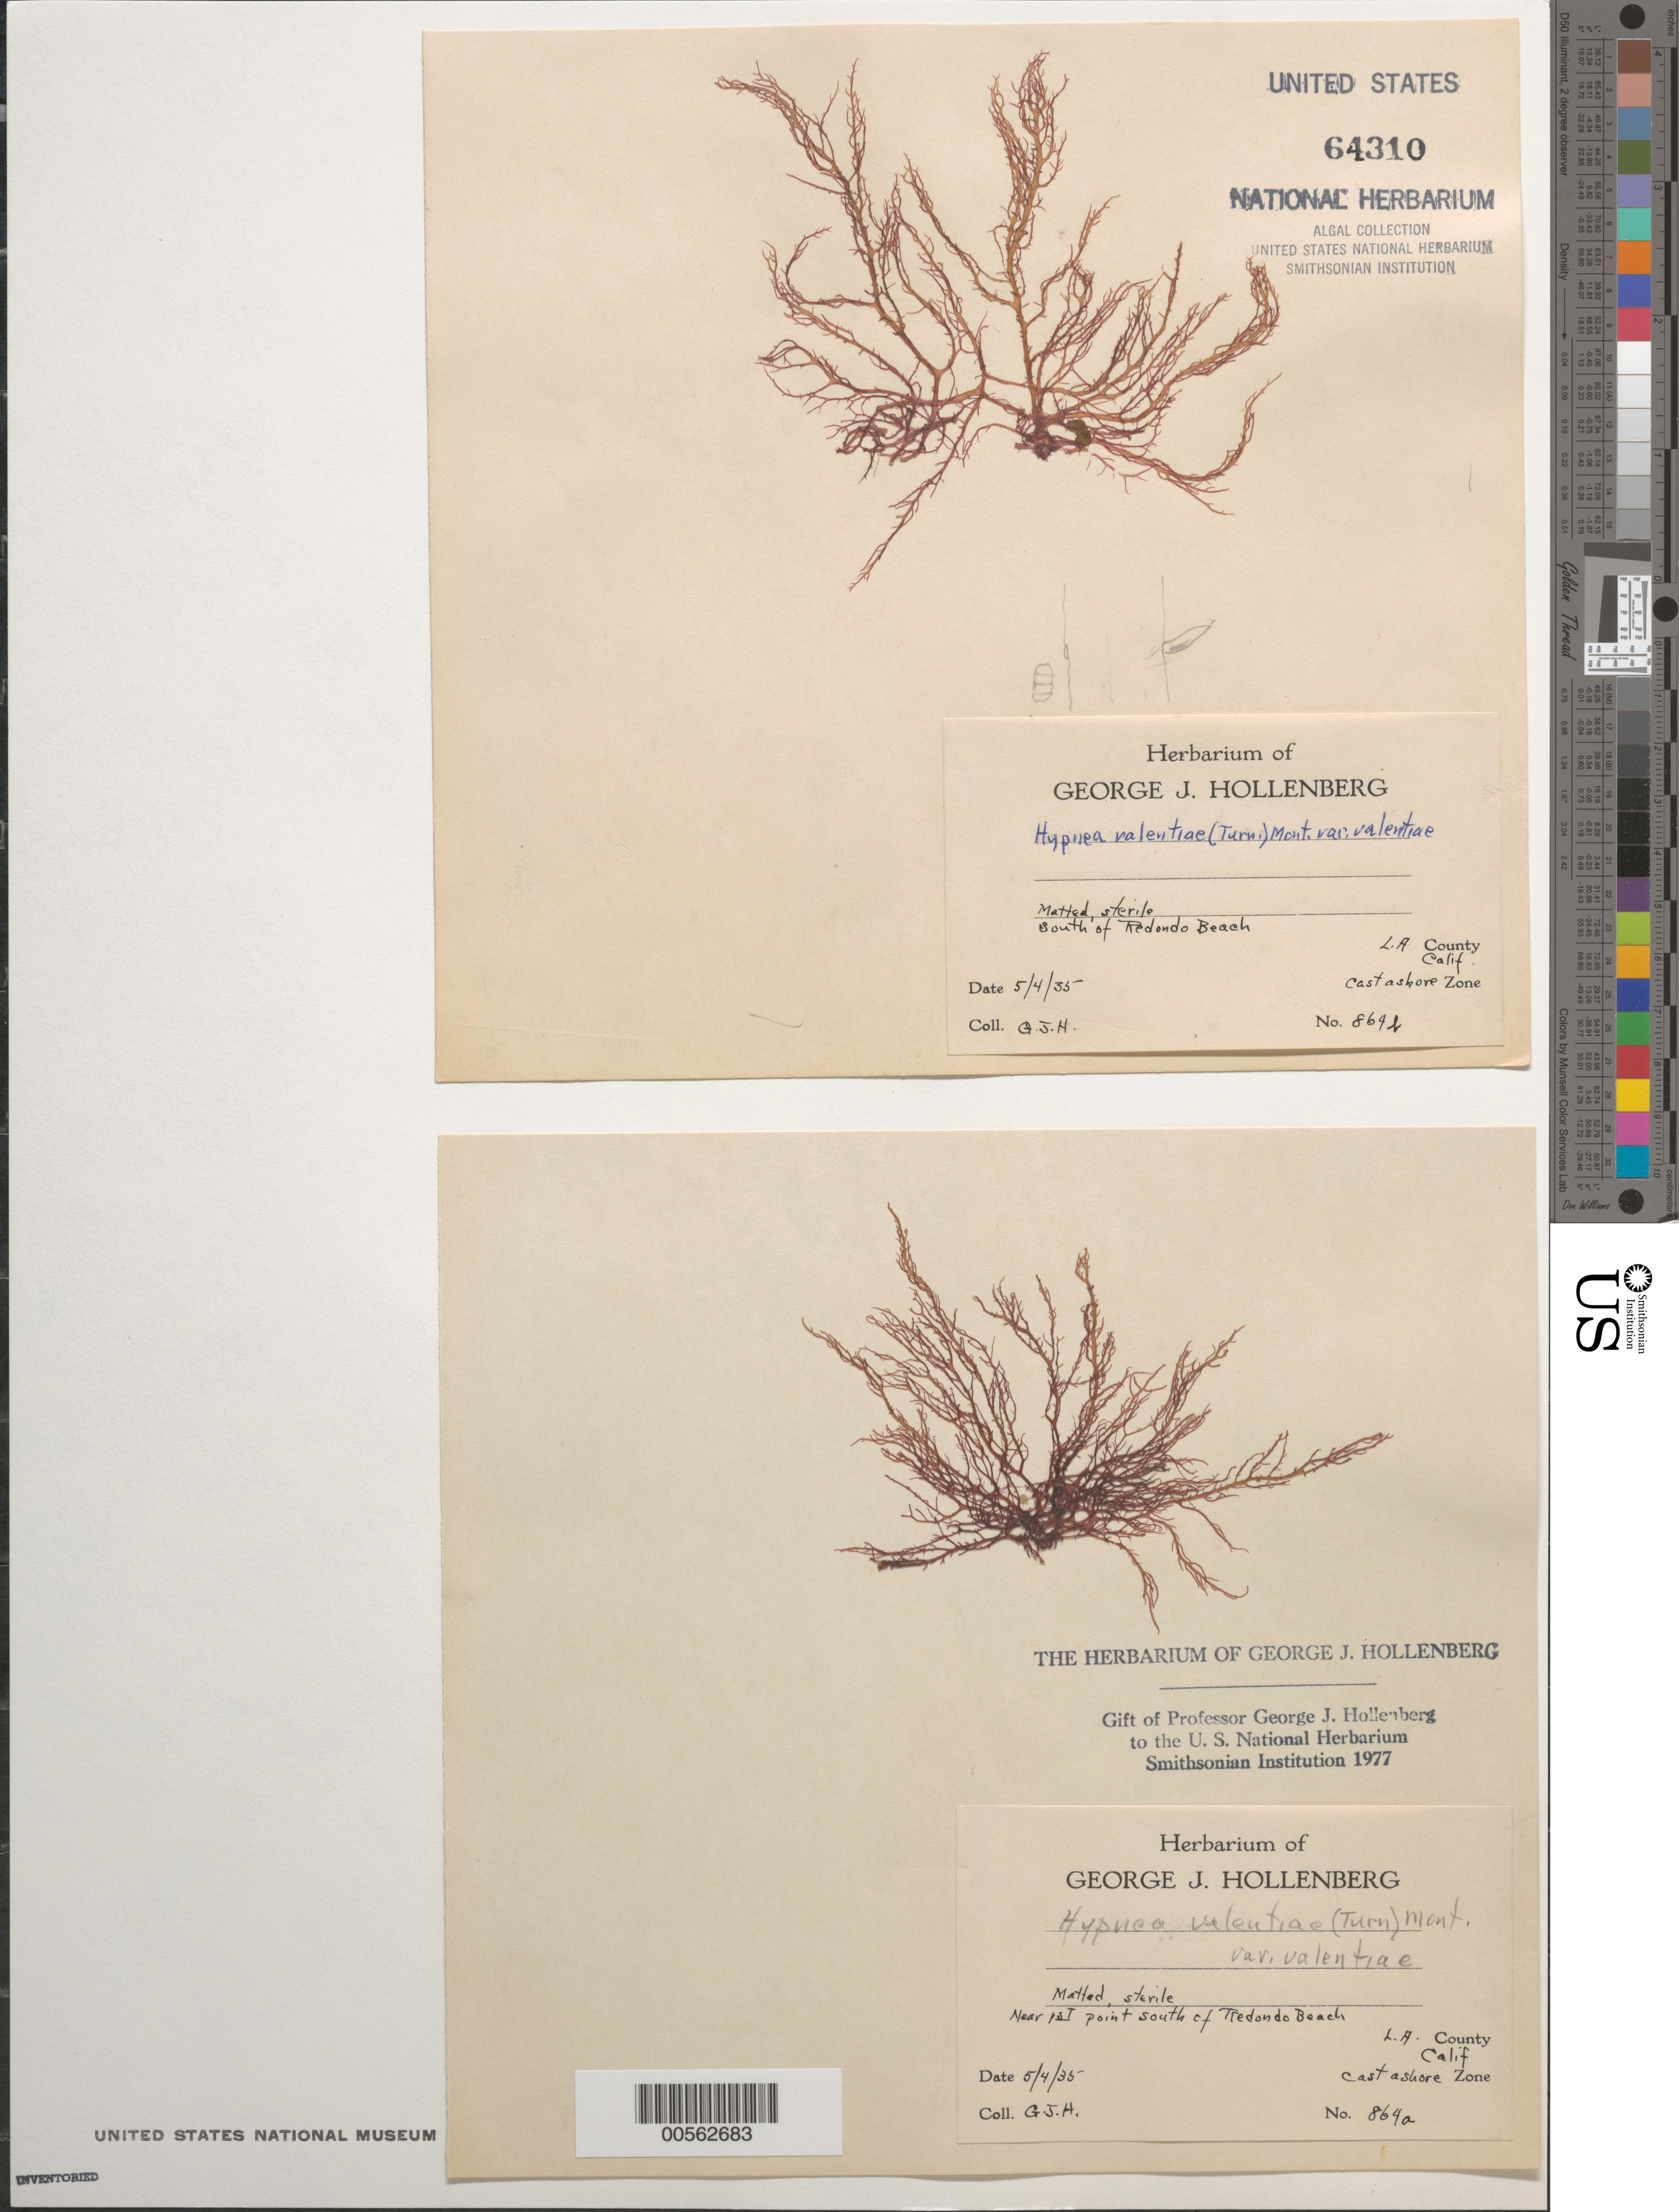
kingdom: Plantae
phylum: Rhodophyta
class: Florideophyceae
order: Gigartinales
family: Cystocloniaceae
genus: Hypnea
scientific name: Hypnea valentiae var. valentiae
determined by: Hollenberg, George J.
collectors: G. Hollenberg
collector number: GJH 864A & GJH 864B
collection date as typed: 04 May 1935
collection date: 1935-05-04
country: United States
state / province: California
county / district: Los Angeles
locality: South of Redondo Beach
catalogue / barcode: US 64310